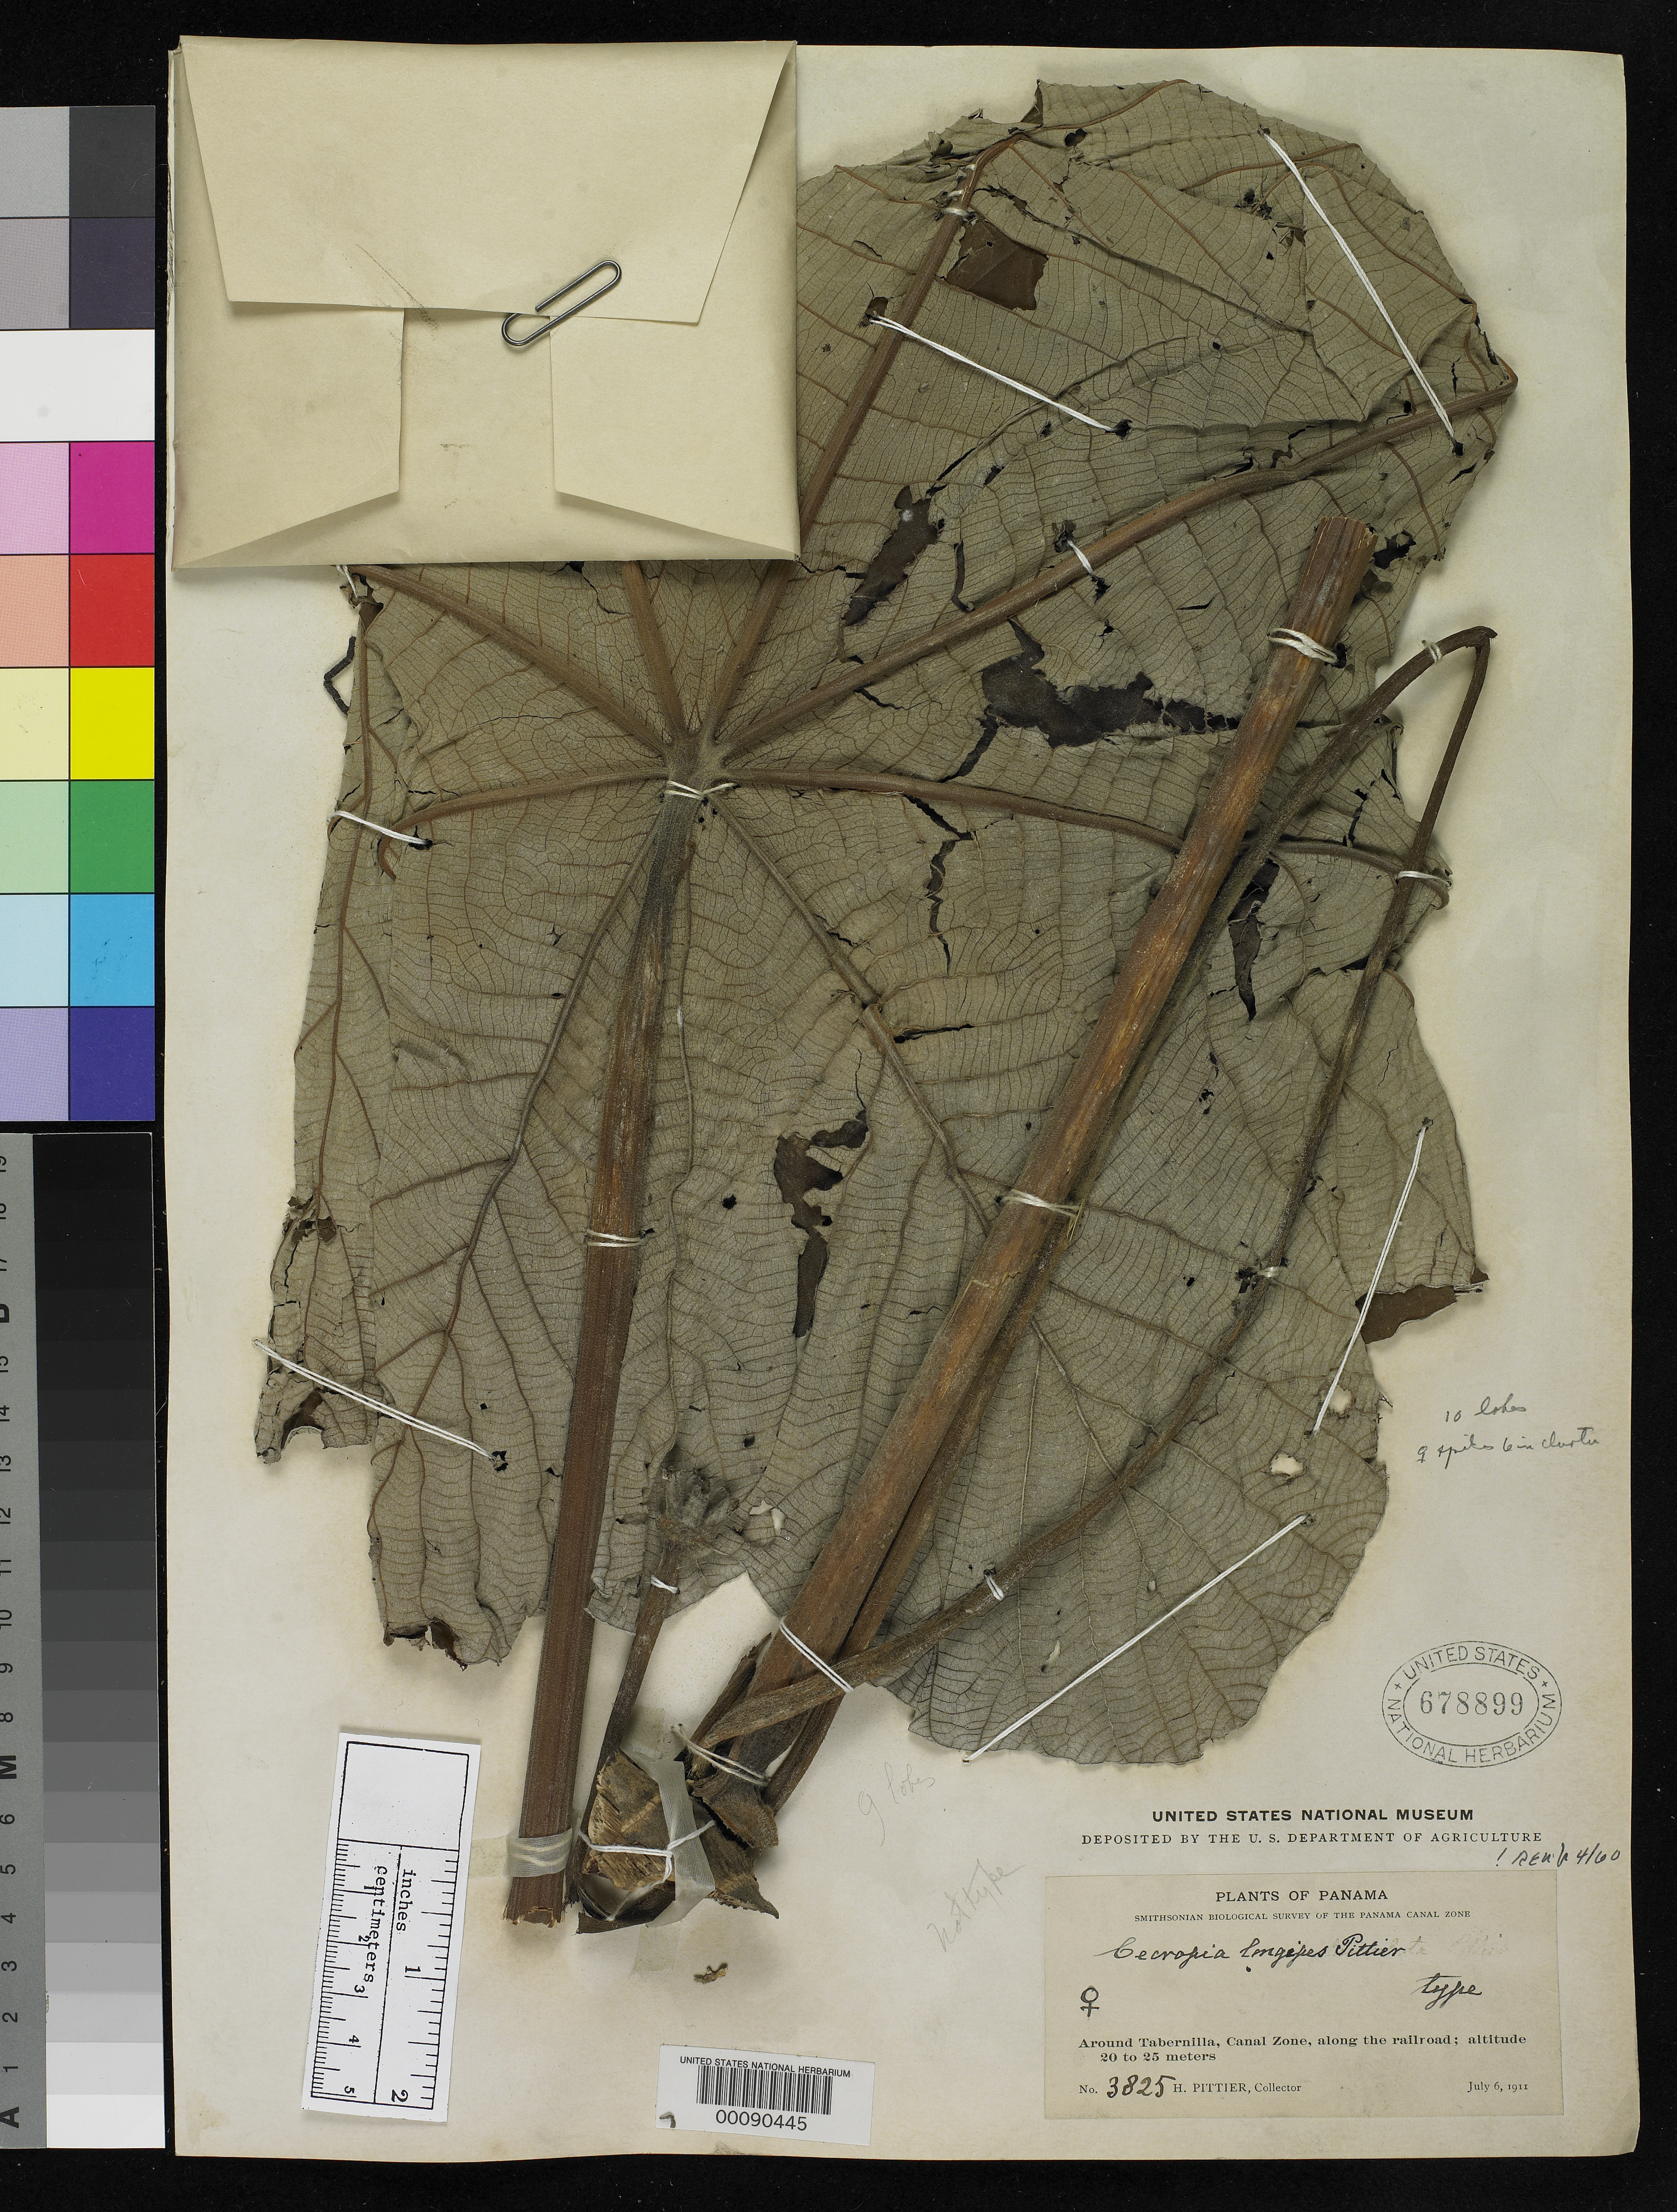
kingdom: Plantae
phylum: Tracheophyta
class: Magnoliopsida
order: Rosales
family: Urticaceae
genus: Cecropia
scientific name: Cecropia longipes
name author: Pittier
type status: Paratype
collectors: H. F. Pittier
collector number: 3825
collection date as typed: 06 Jul 1912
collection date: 1912-07-06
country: Panama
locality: Tabernella.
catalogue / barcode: US 678899